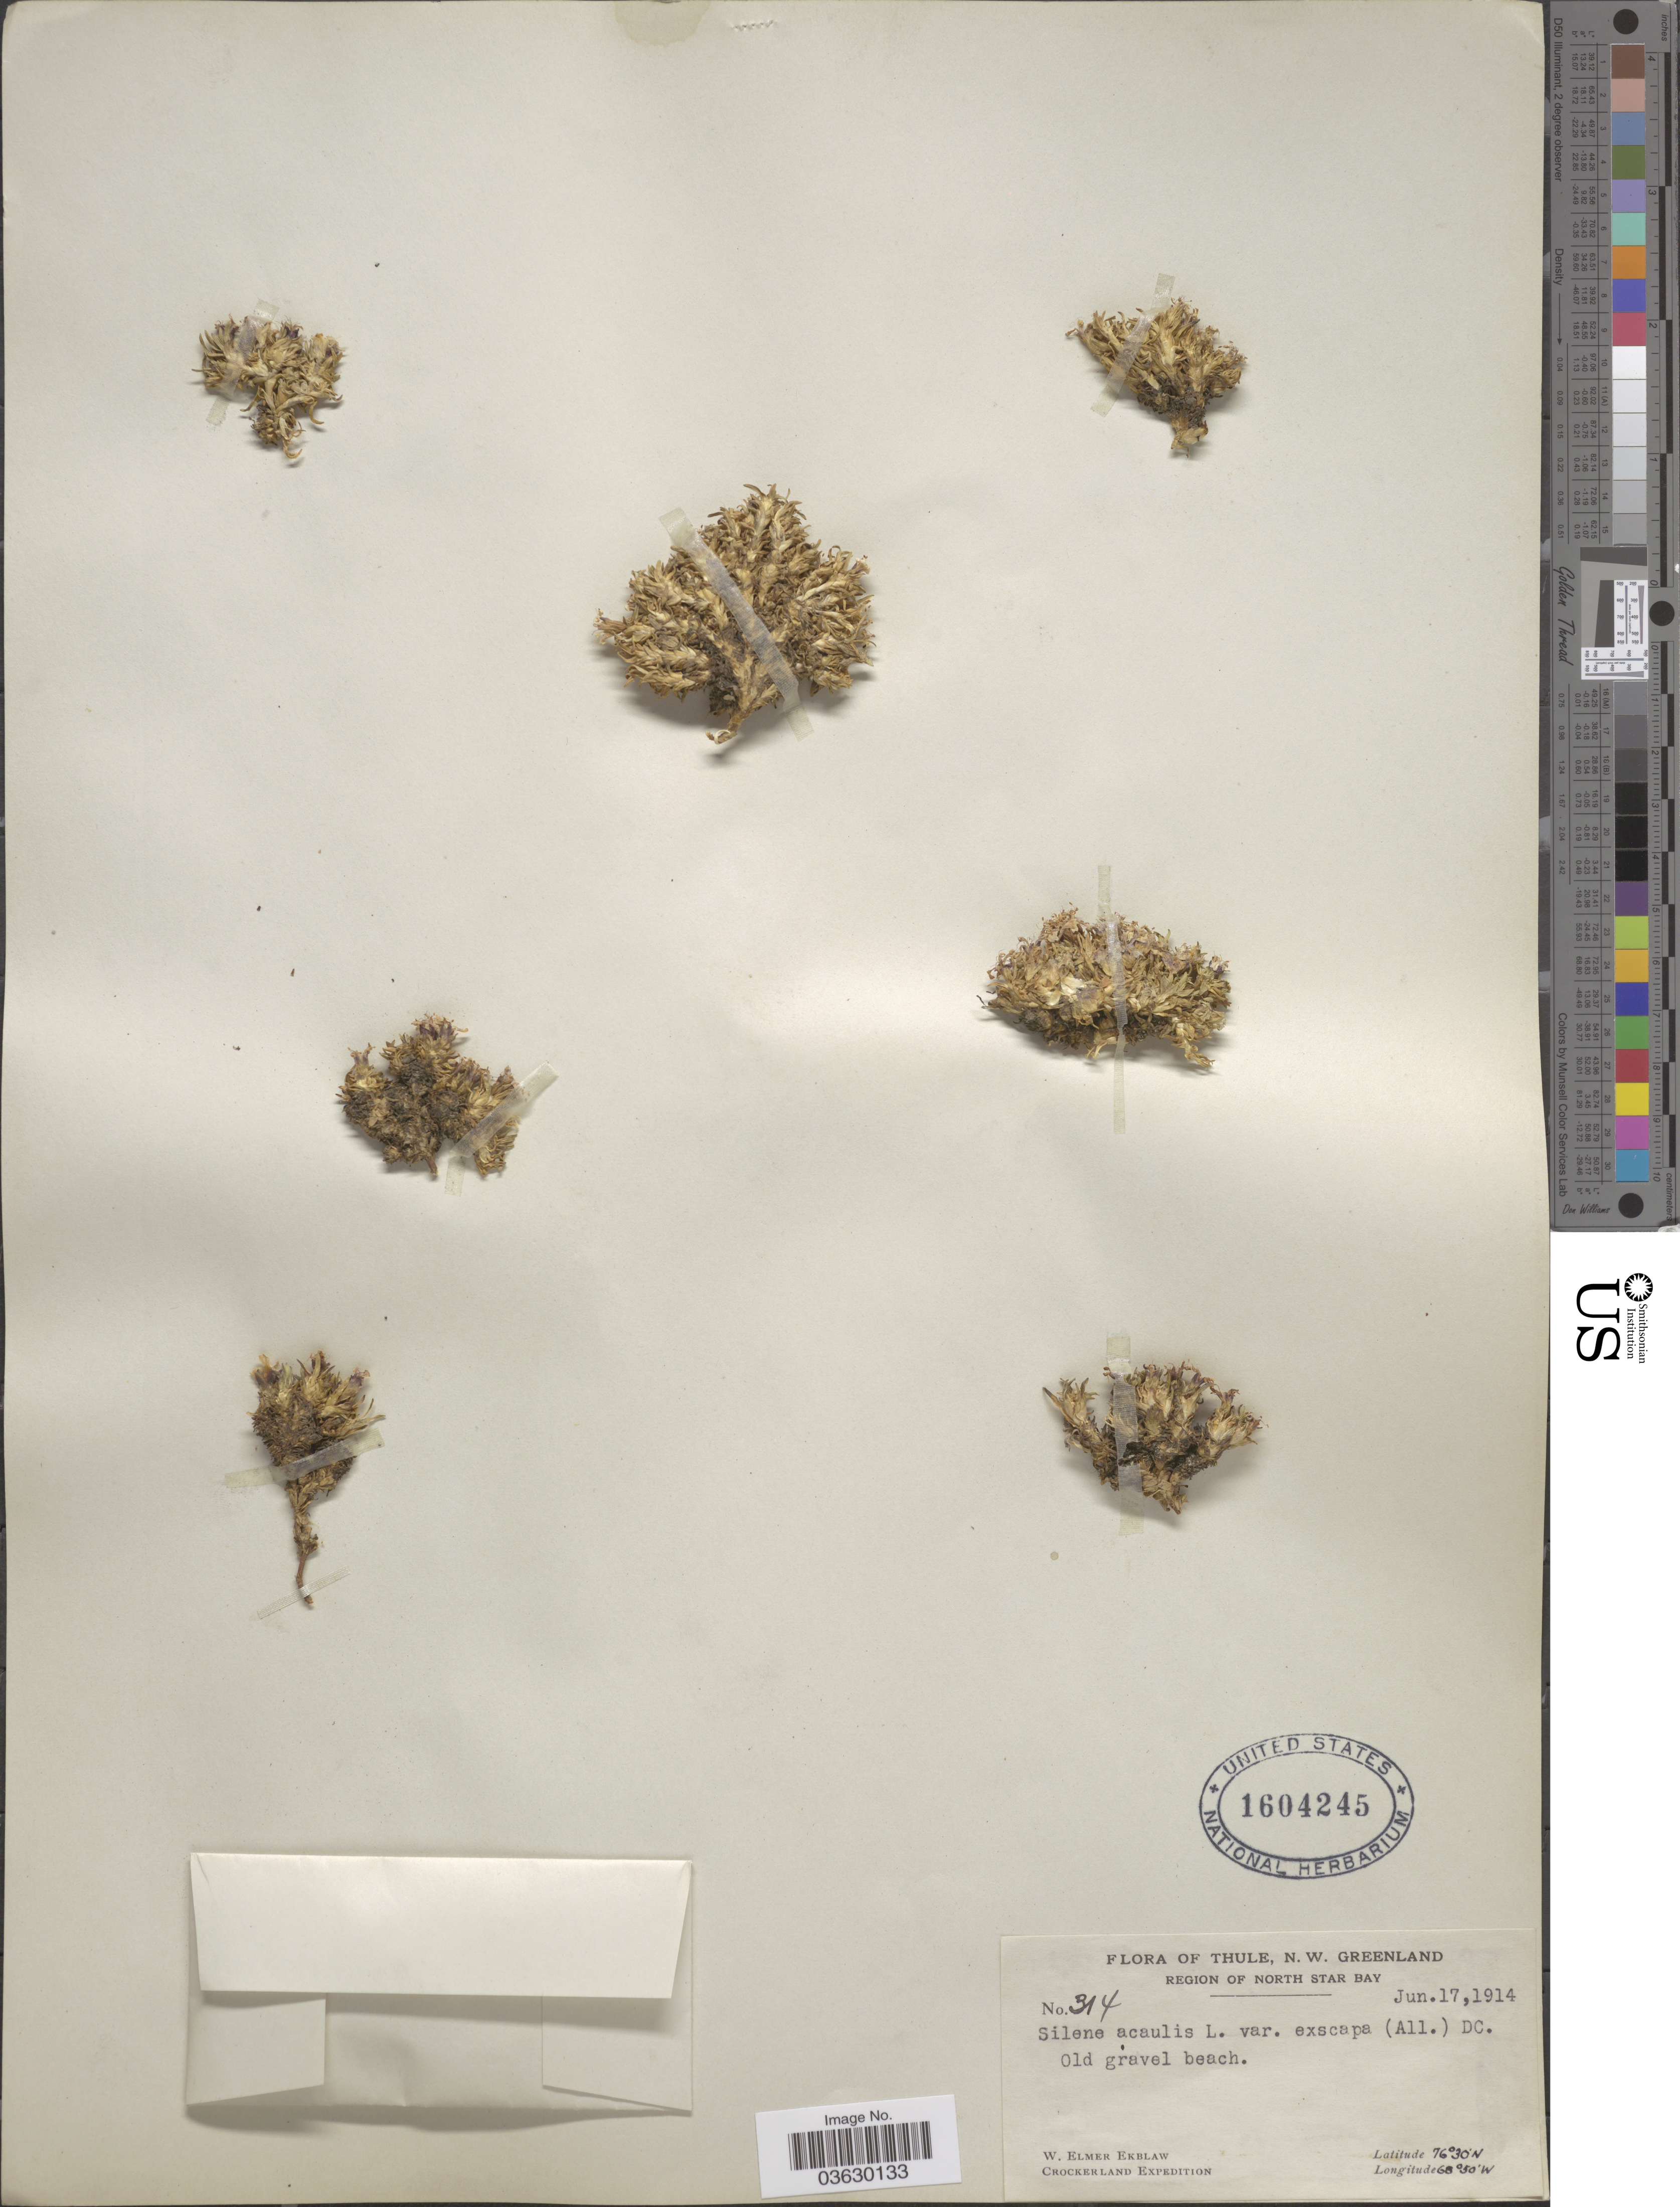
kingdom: Plantae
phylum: Tracheophyta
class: Magnoliopsida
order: Caryophyllales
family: Caryophyllaceae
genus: Silene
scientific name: Silene acaulis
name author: (L.) Jacq.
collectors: W. Ekblaw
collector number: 314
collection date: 1914-06-17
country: Greenland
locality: Thule, N. W. Greenland. Region of North Star Bay. Crockerland [unsure placement]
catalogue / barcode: US 1604245